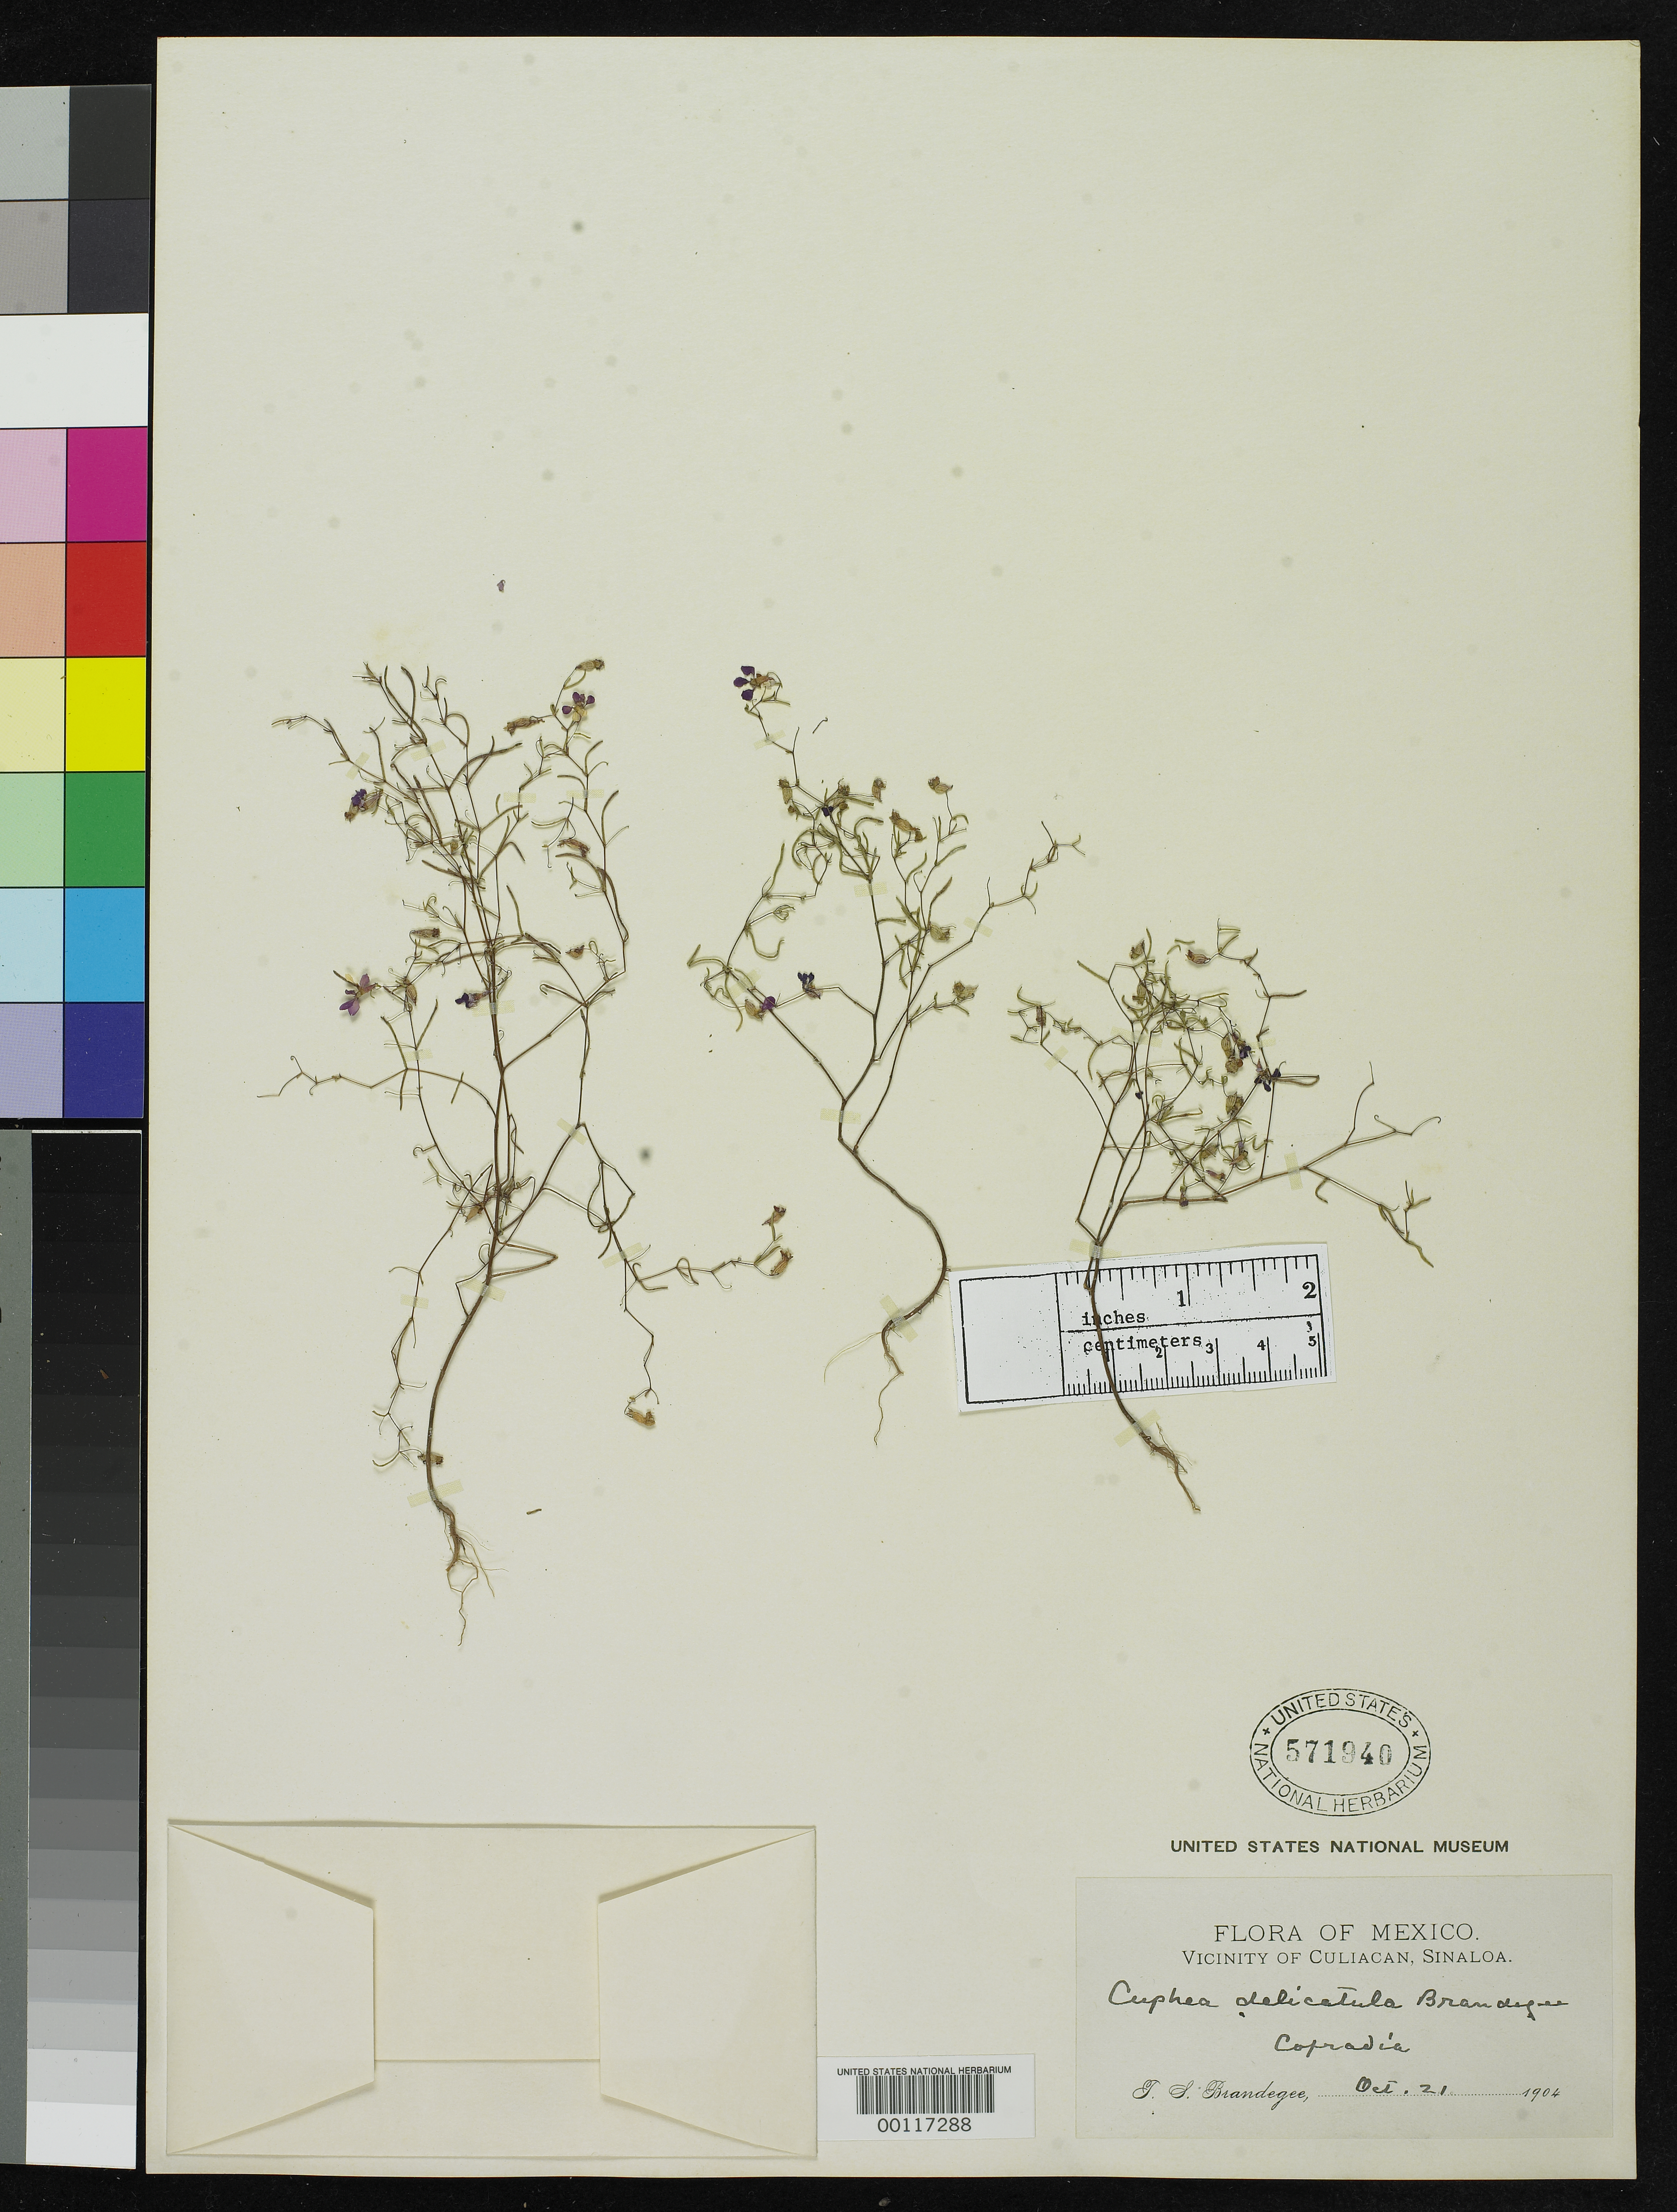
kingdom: Plantae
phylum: Tracheophyta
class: Magnoliopsida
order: Myrtales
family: Lythraceae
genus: Cuphea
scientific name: Cuphea delicatula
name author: Brandegee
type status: Isosyntype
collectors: T. S. Brandegee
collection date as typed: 21 Oct 1904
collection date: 1904-10-21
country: Mexico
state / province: Sinaloa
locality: Cofradia.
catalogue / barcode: US 571940